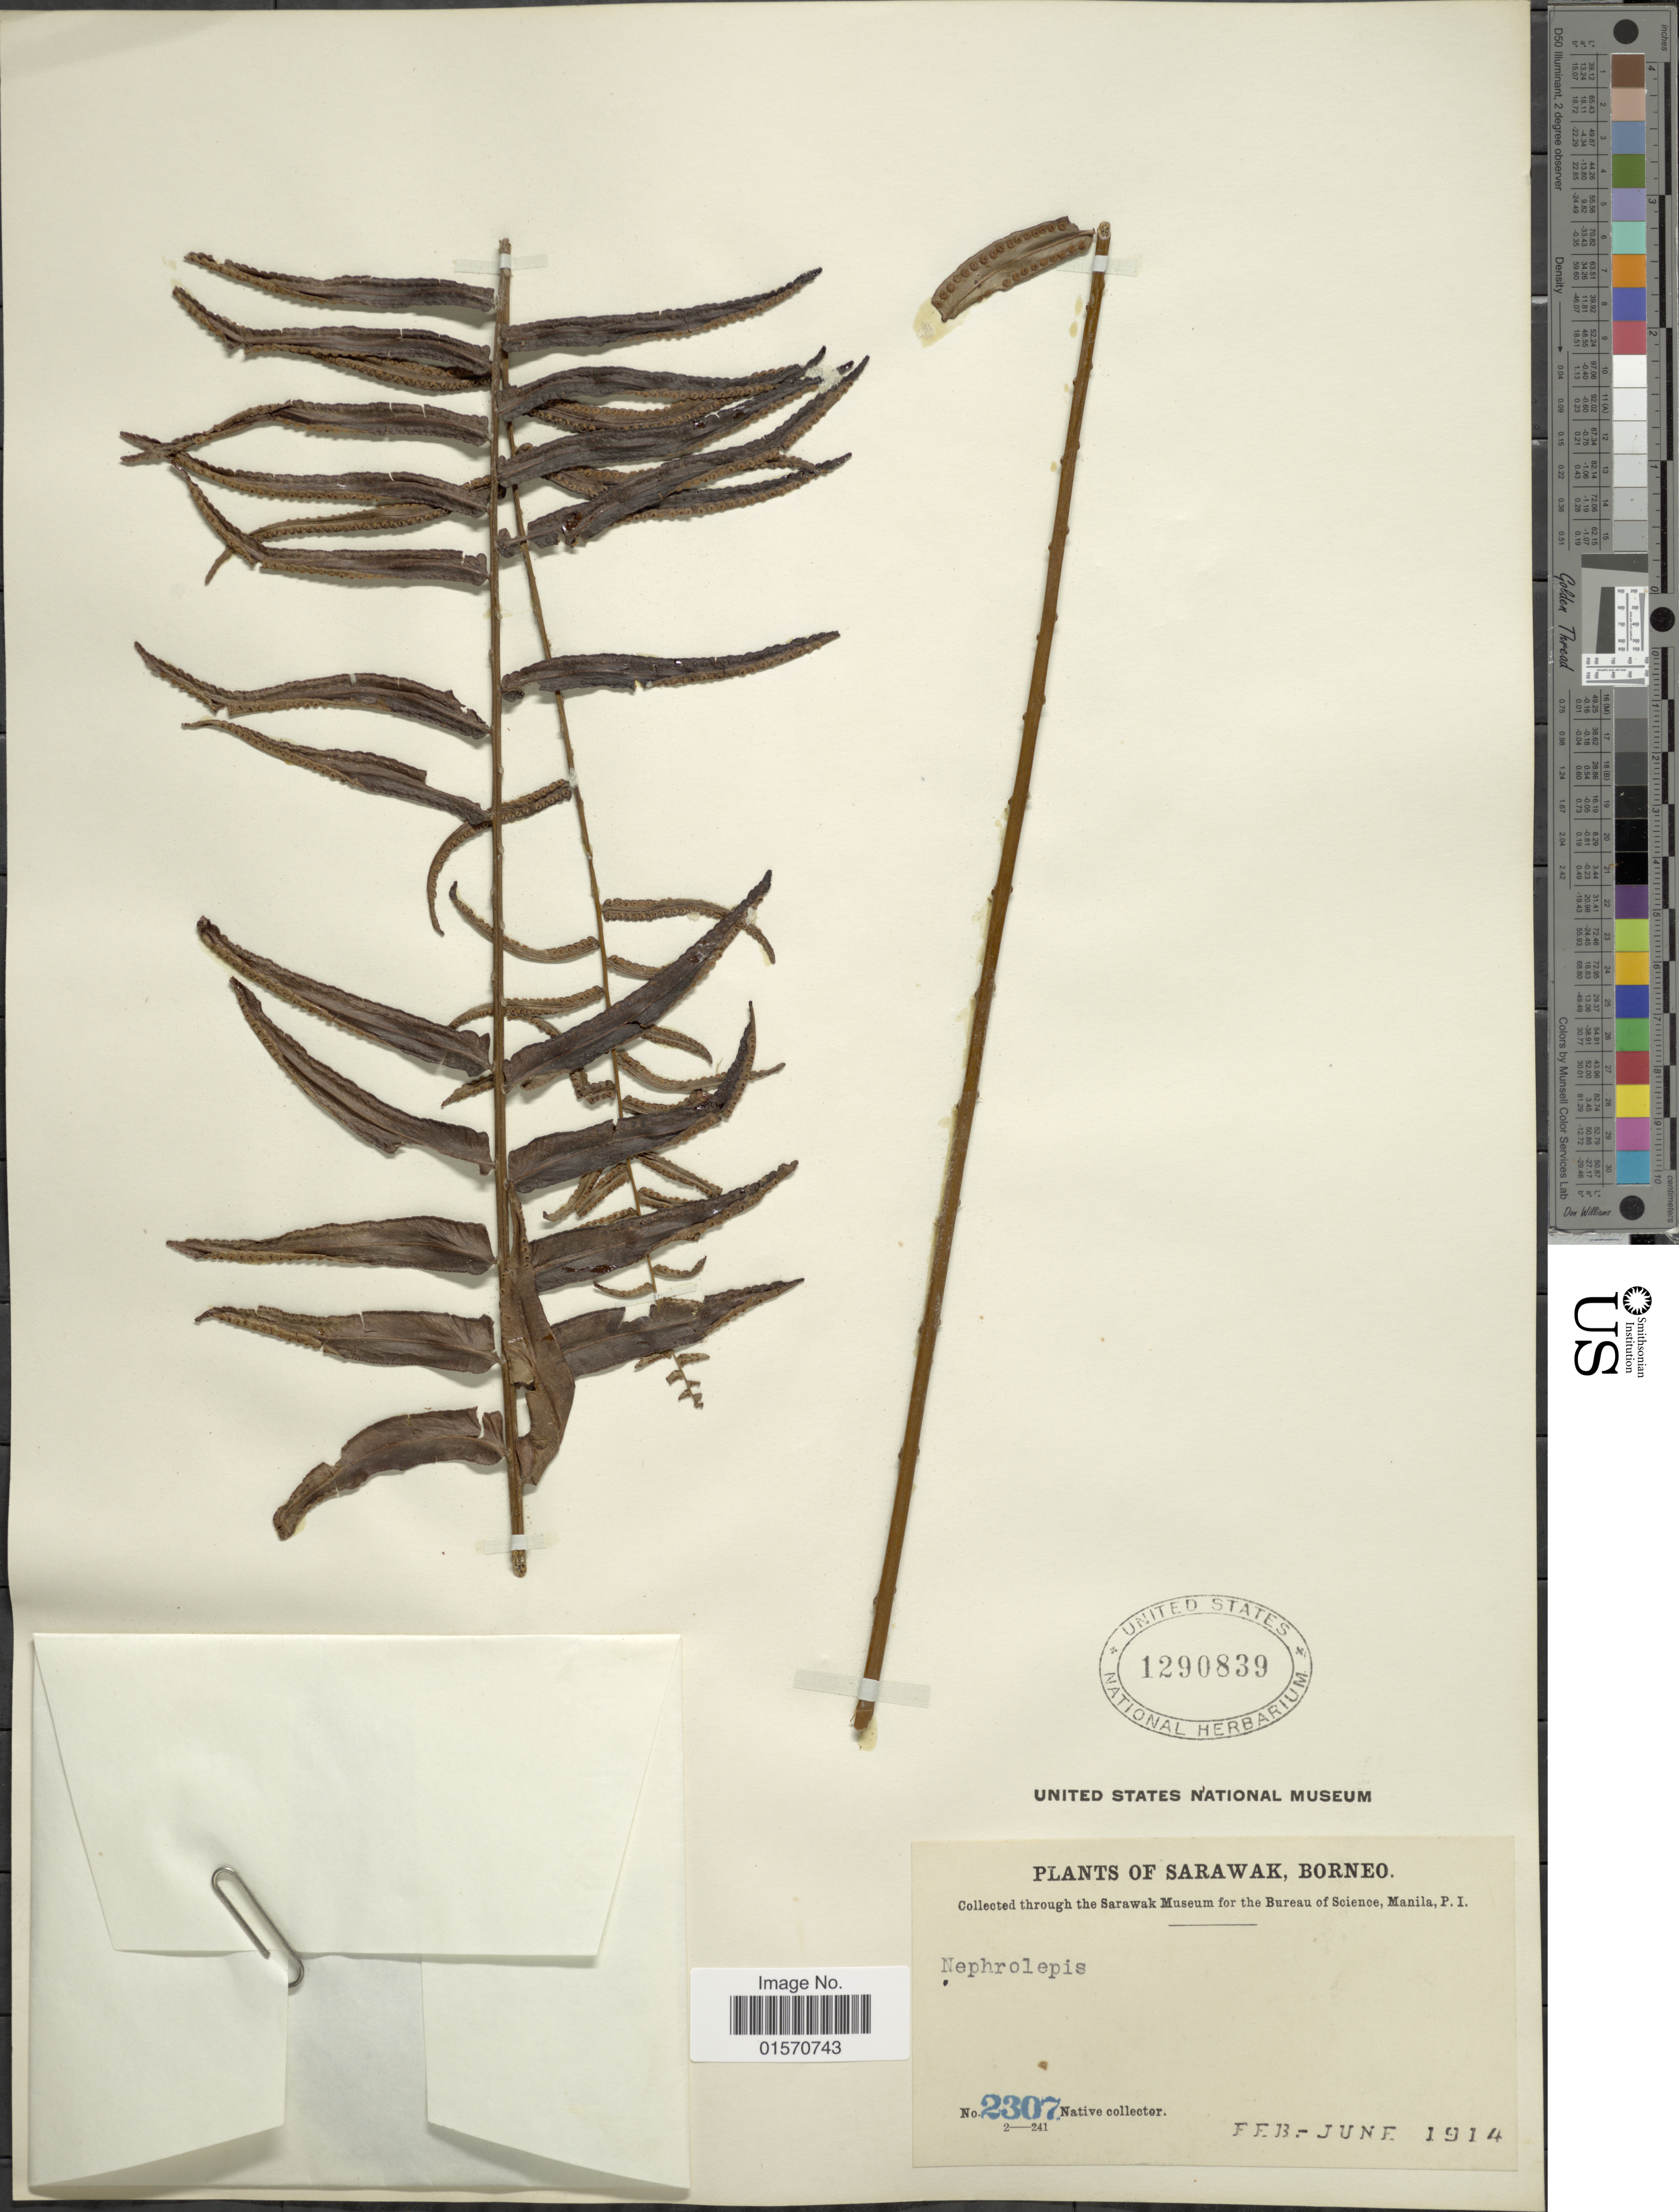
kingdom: Plantae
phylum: Tracheophyta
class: Polypodiopsida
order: Polypodiales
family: Nephrolepidaceae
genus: Nephrolepis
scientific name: Nephrolepis sp.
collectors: Native collector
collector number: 2307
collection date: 1914-02/1914-06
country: Malaysia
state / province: Sarawak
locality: Borneo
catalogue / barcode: US 1290839